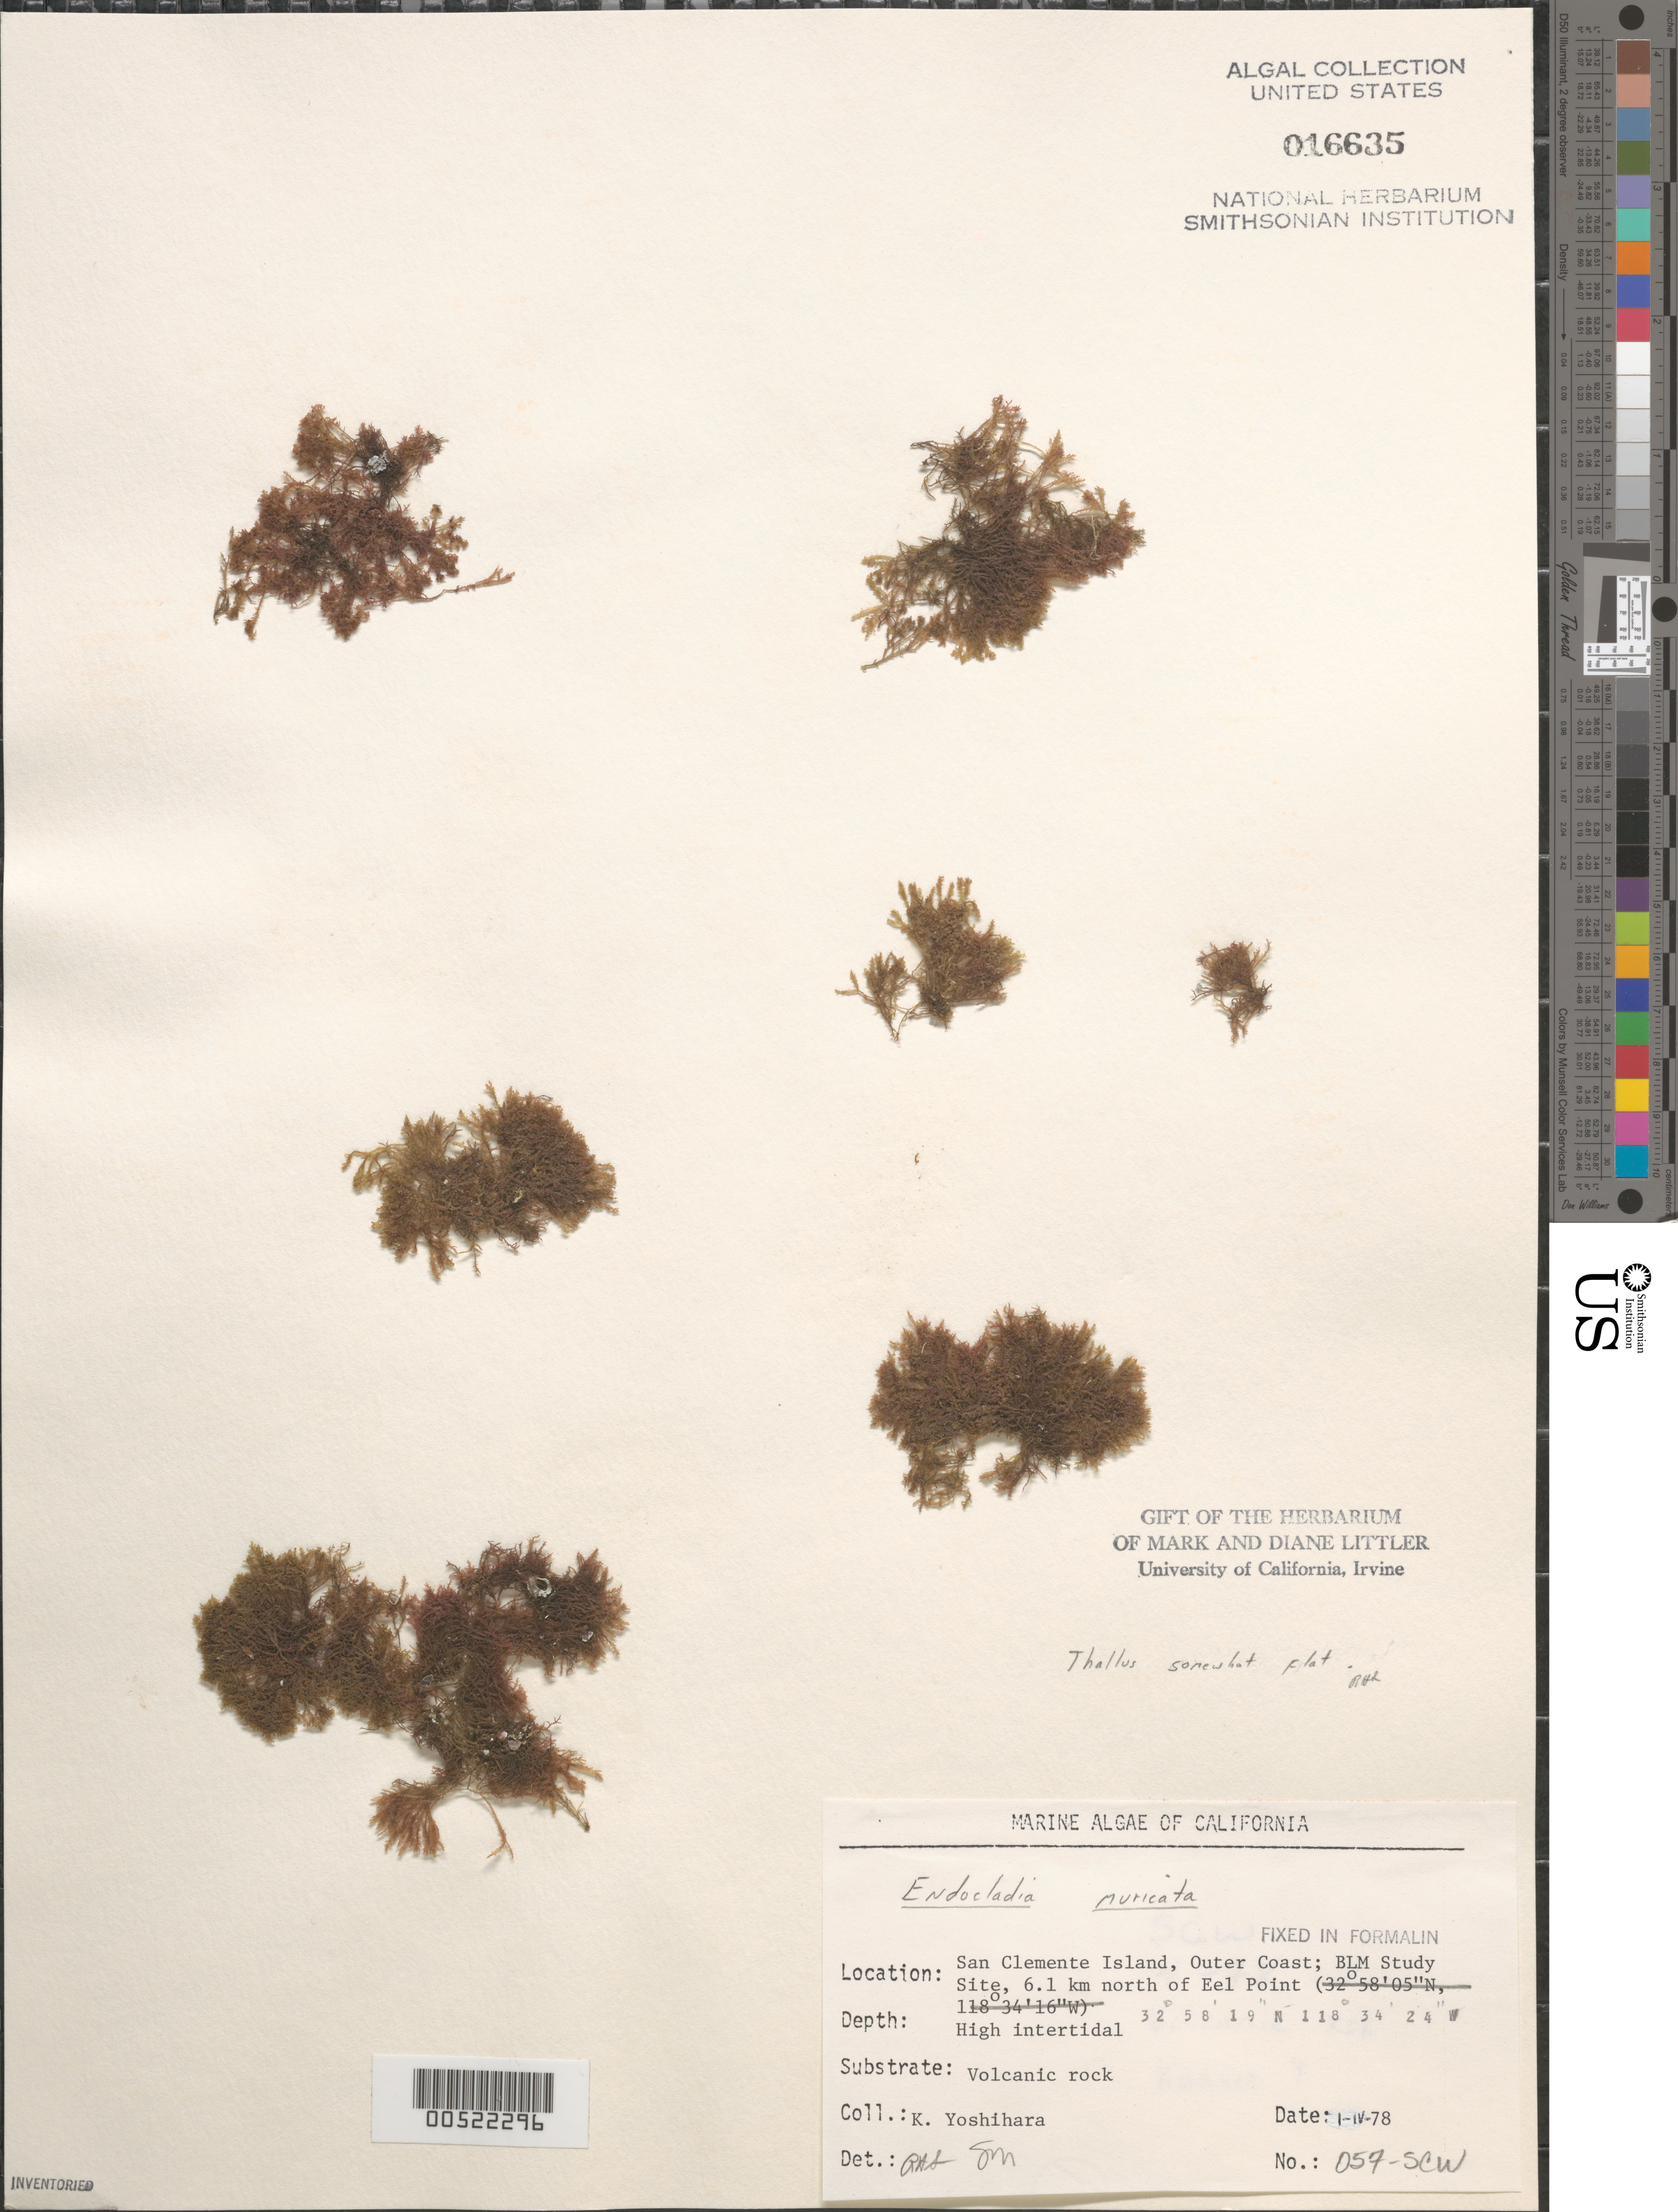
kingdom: Plantae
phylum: Rhodophyta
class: Florideophyceae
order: Gigartinales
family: Endocladiaceae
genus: Endocladia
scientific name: Endocladia muricata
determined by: Sims, Robert H.; Murray, S. N.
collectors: K. Yoshihara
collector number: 057-scw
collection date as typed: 01 Apr 1978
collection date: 1978-04-01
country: United States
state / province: California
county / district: Los Angeles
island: San Clemente Island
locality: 6.1 km north of Eel Point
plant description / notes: BLM-SOCALBIGHT Rocky Intertidal Survey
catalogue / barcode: US 16635